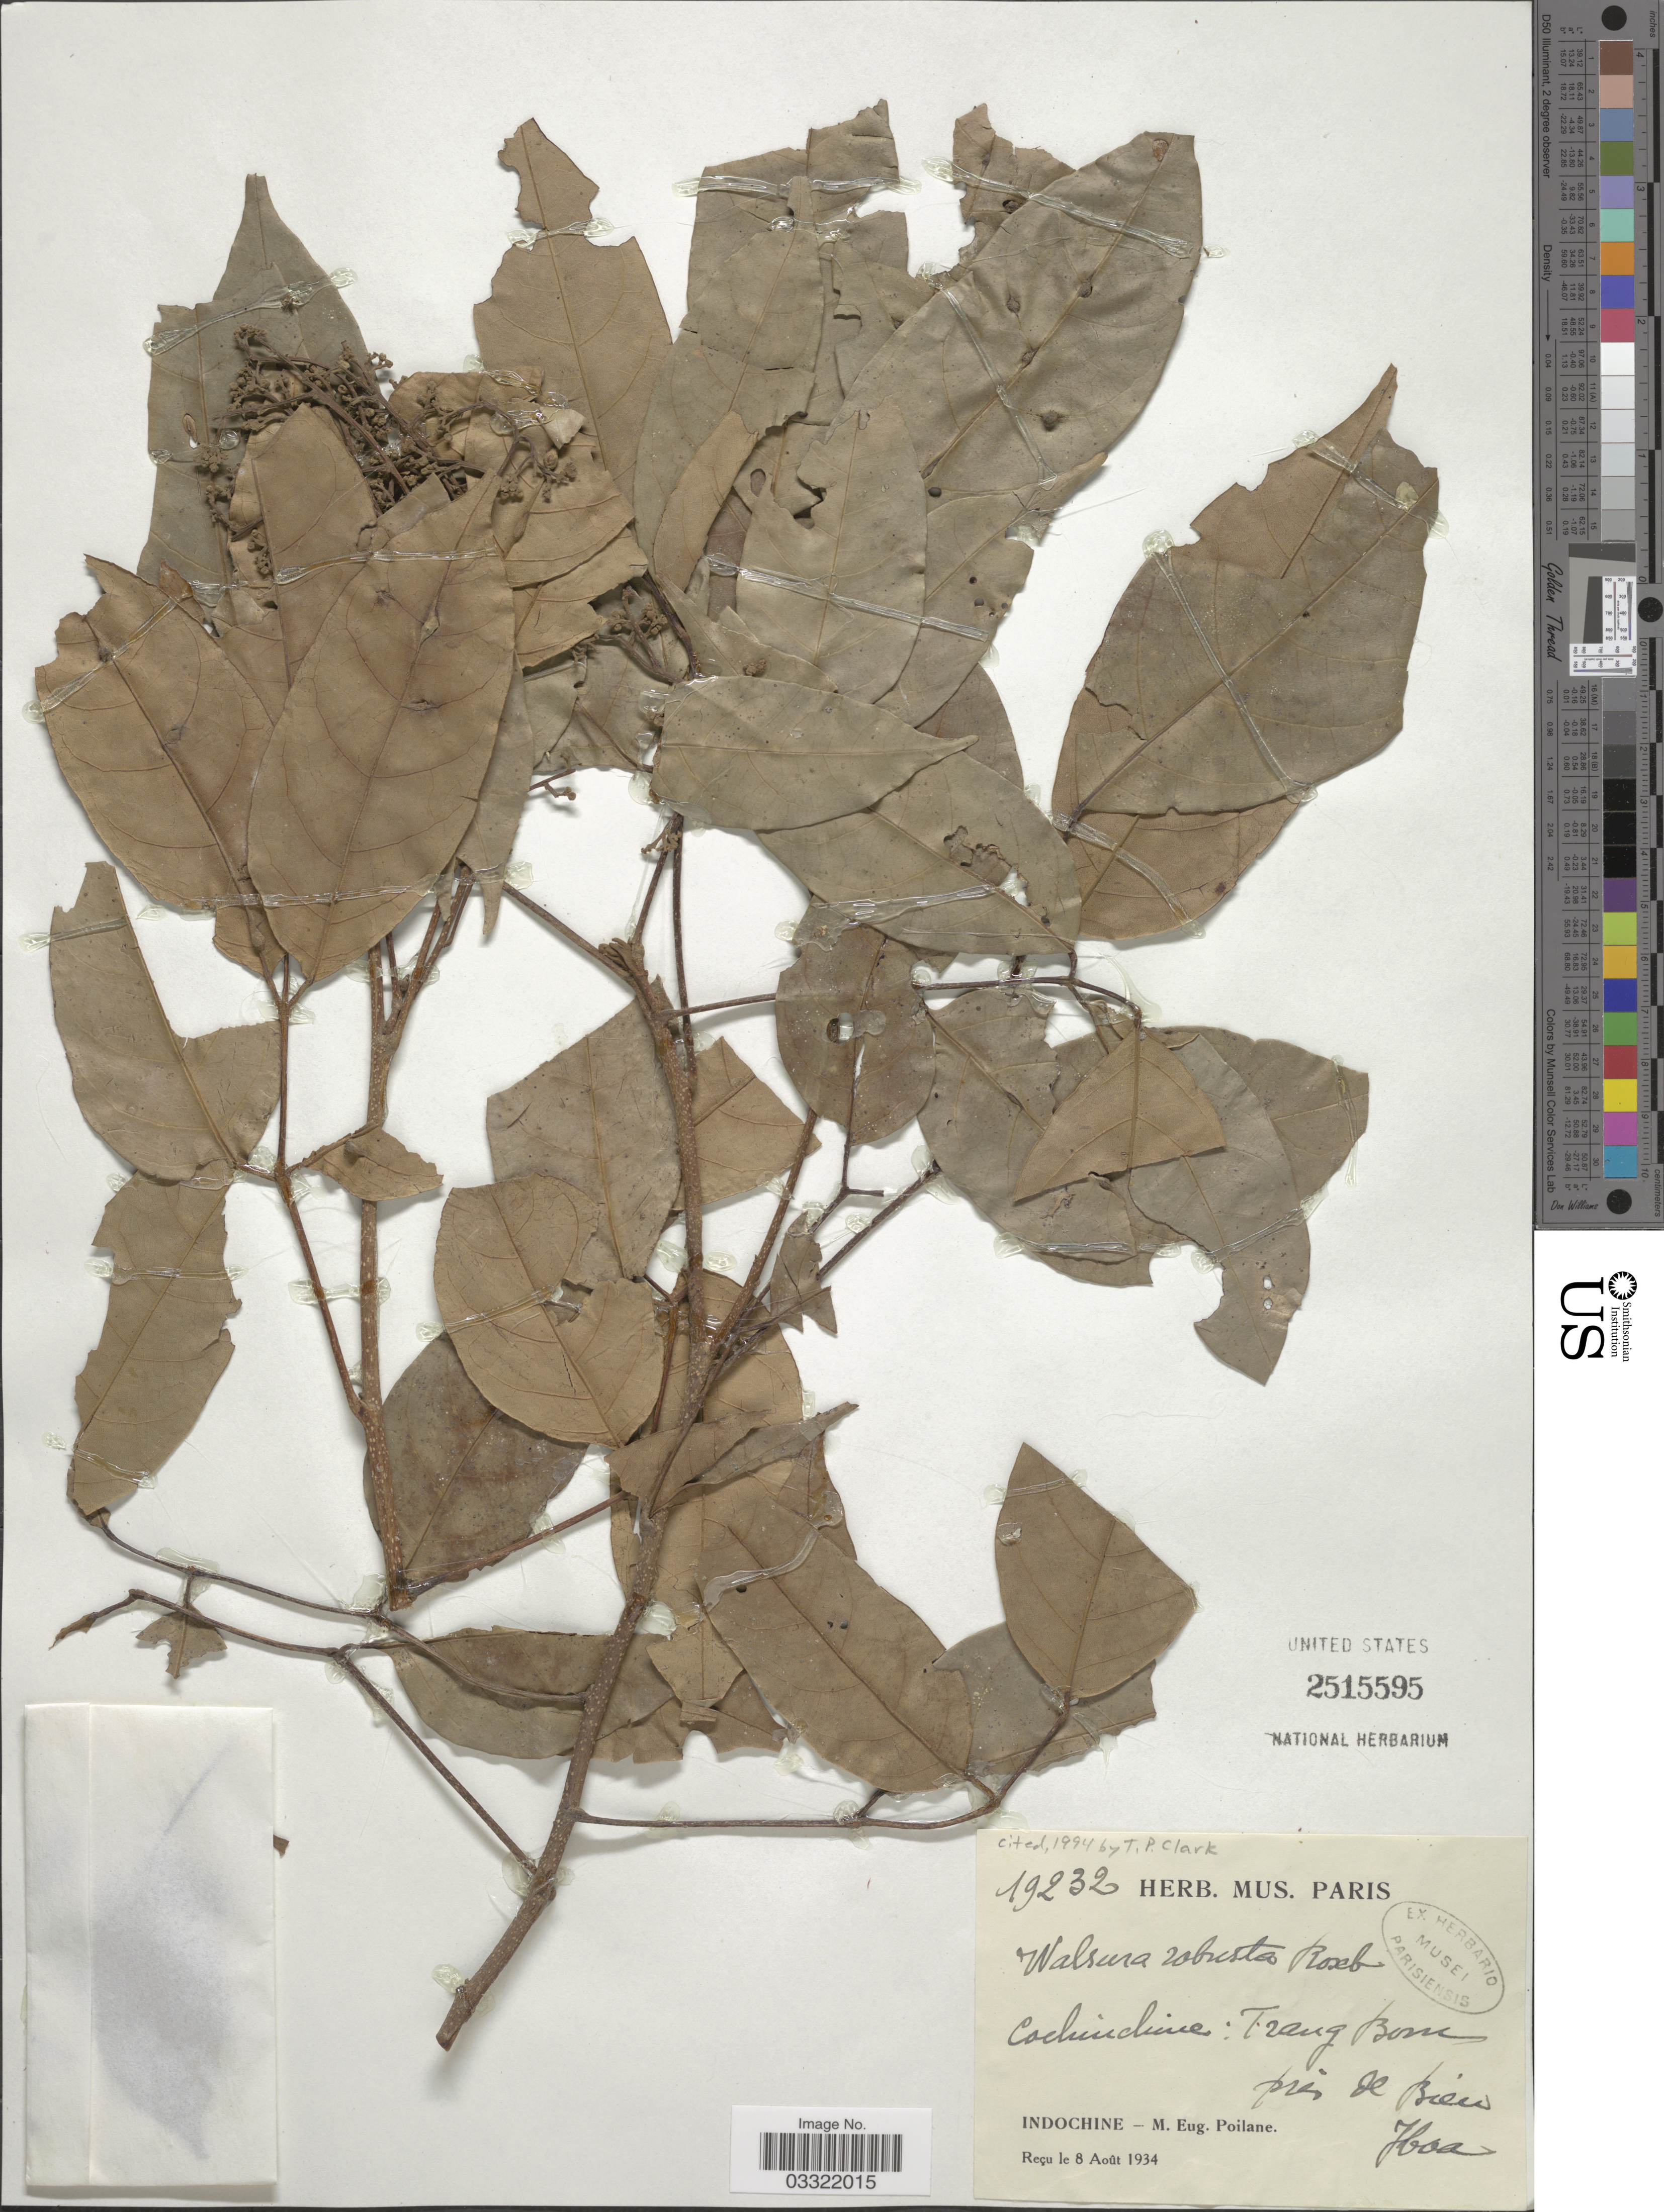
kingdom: Plantae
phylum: Tracheophyta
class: Magnoliopsida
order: Sapindales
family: Meliaceae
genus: Walsura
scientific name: Walsura robusta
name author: Roxb.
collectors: M. Poilane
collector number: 19232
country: Vietnam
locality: Cochinchine: Trang Bom prés de Bien Hoa, Indochine.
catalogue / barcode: US 2515595